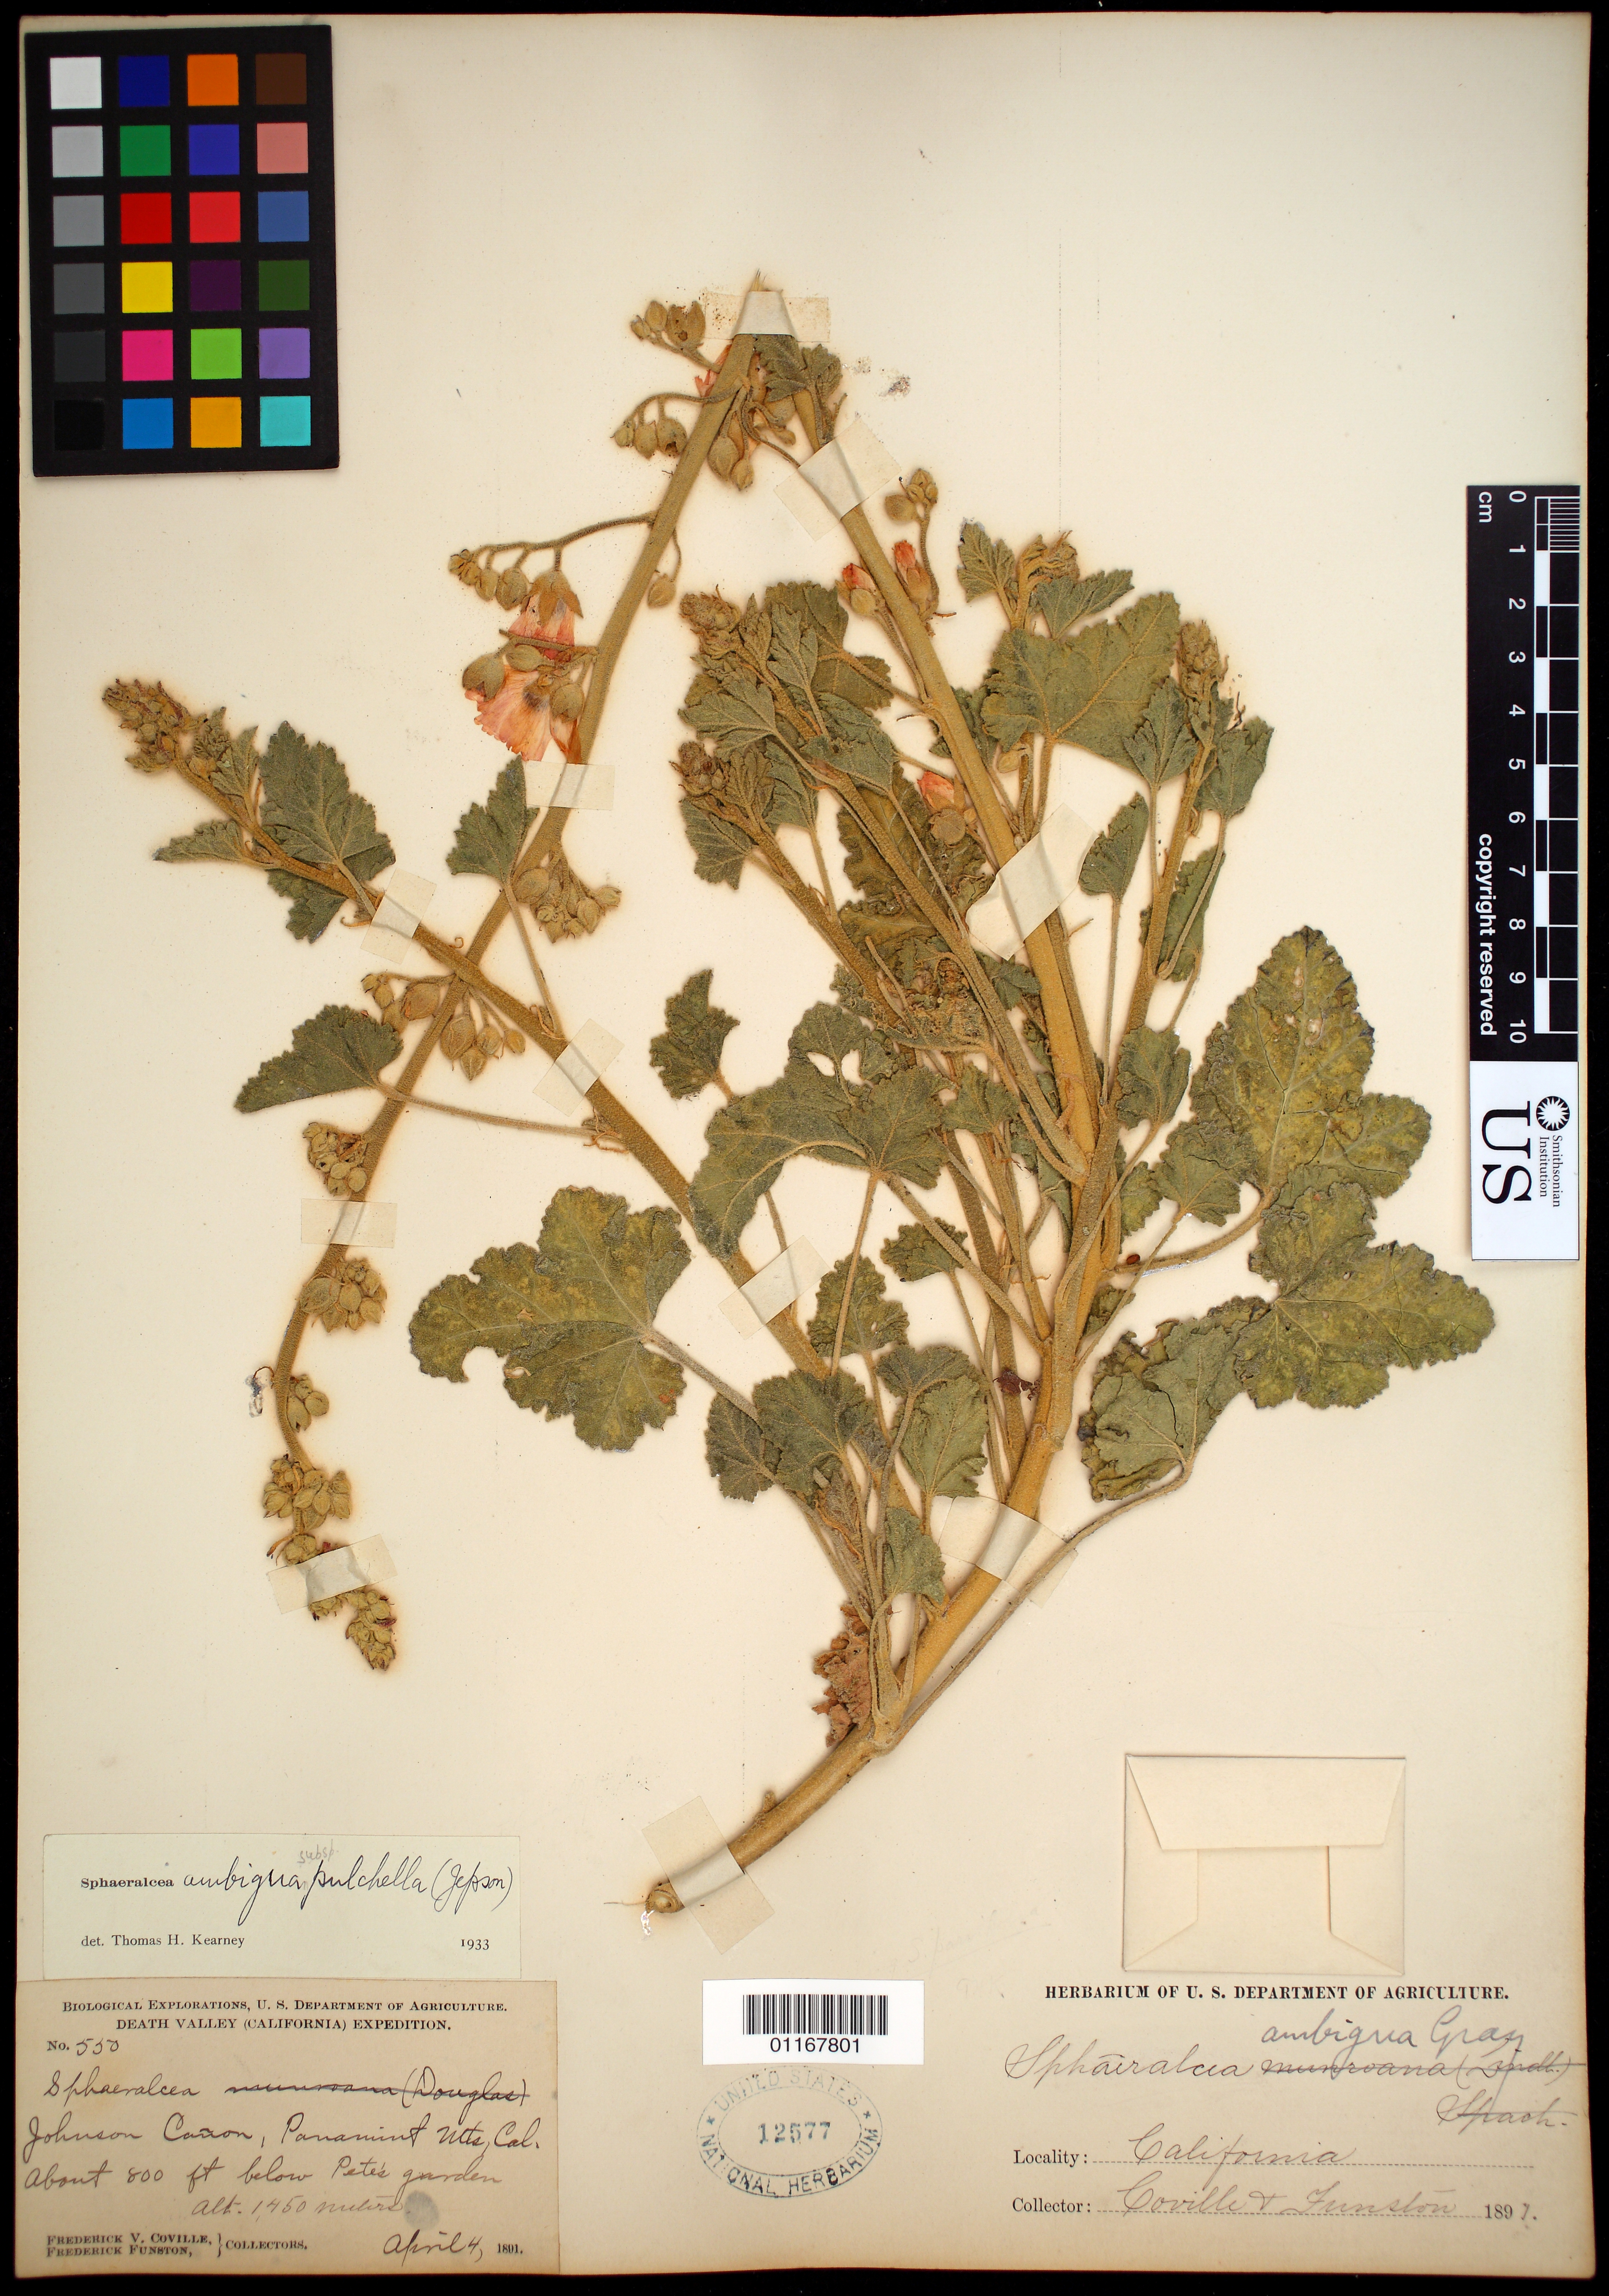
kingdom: Plantae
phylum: Tracheophyta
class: Magnoliopsida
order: Malvales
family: Malvaceae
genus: Sphaeralcea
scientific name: Sphaeralcea ambigua var. pulchella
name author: Jeps.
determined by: Kearney, T. H.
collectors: F. V. Coville & F. Funston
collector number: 550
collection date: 1891-04-04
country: United States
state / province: California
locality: Johnson Canyon, Panamint Mts, about 800 ft below Peter's Garden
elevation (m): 1450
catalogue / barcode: US 12577